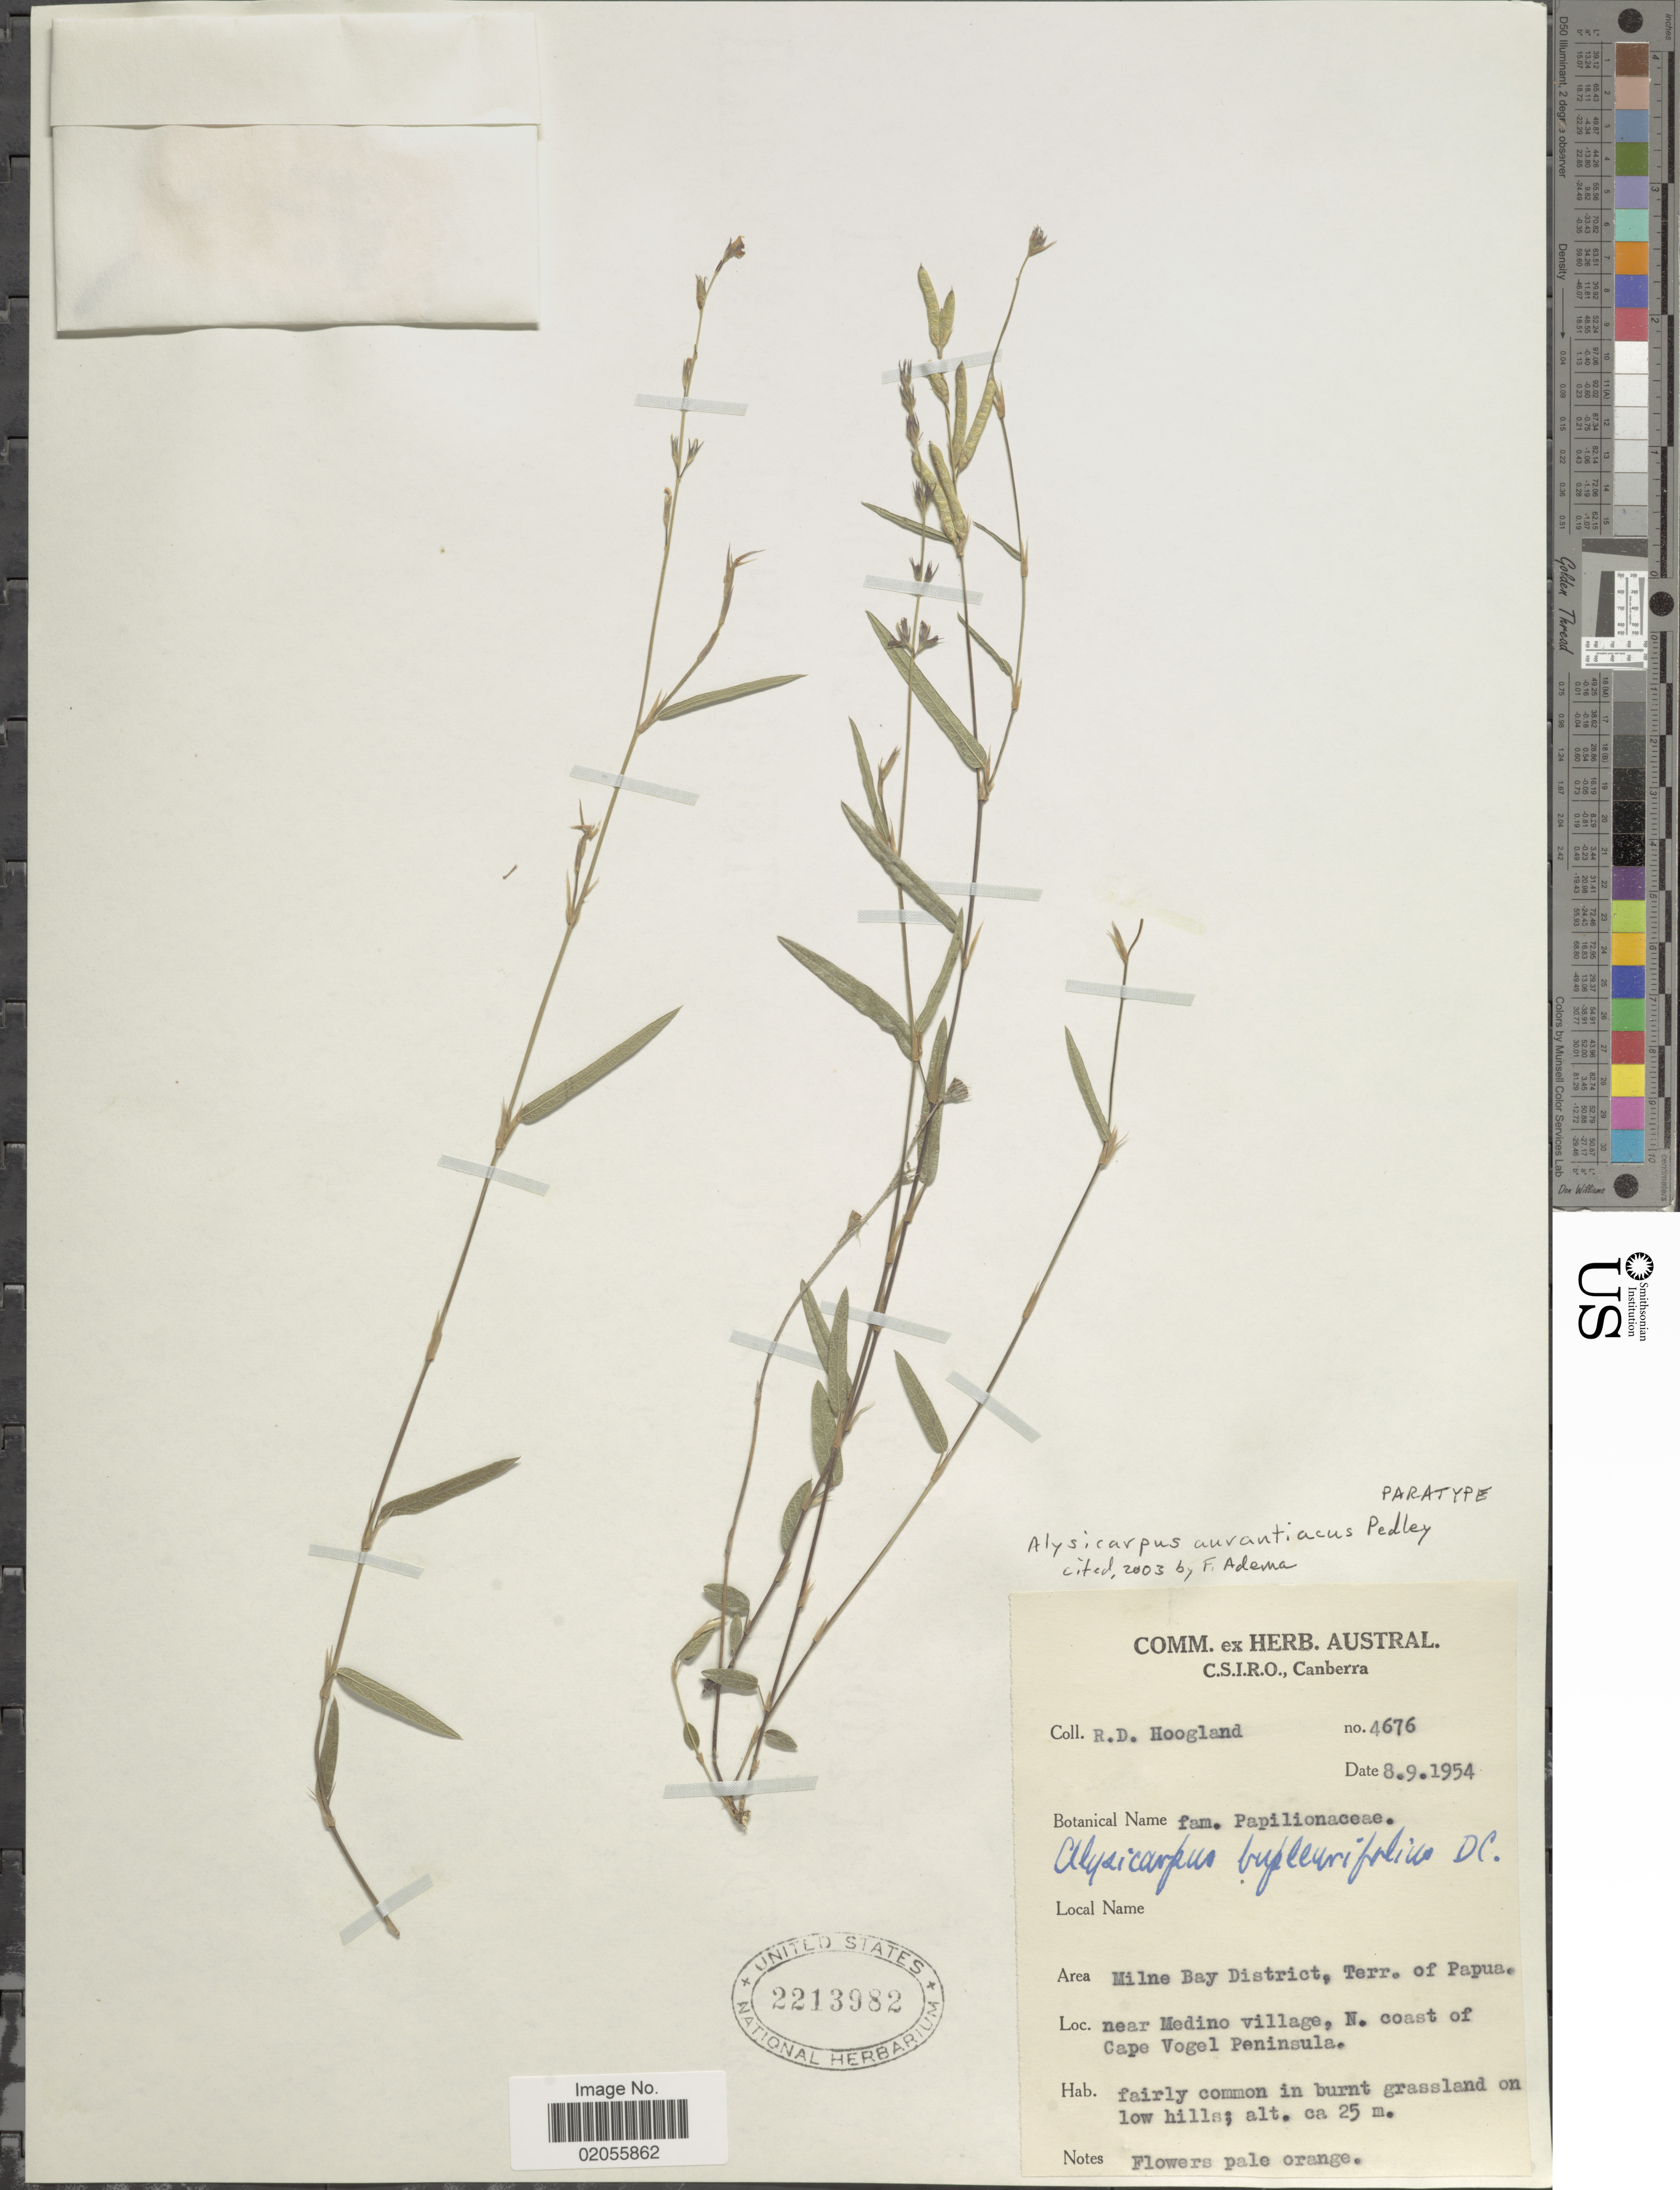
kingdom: Plantae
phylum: Tracheophyta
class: Magnoliopsida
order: Fabales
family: Fabaceae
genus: Alysicarpus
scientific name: Alysicarpus aurantiacus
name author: Pedley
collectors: R. D. Hoogland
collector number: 4676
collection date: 1954-09-08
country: Papua New Guinea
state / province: Milne Bay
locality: Terr. Of Papua, near Medino village, N. coast of Cape Vogel Peninsula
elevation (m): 25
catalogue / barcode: US 2213982